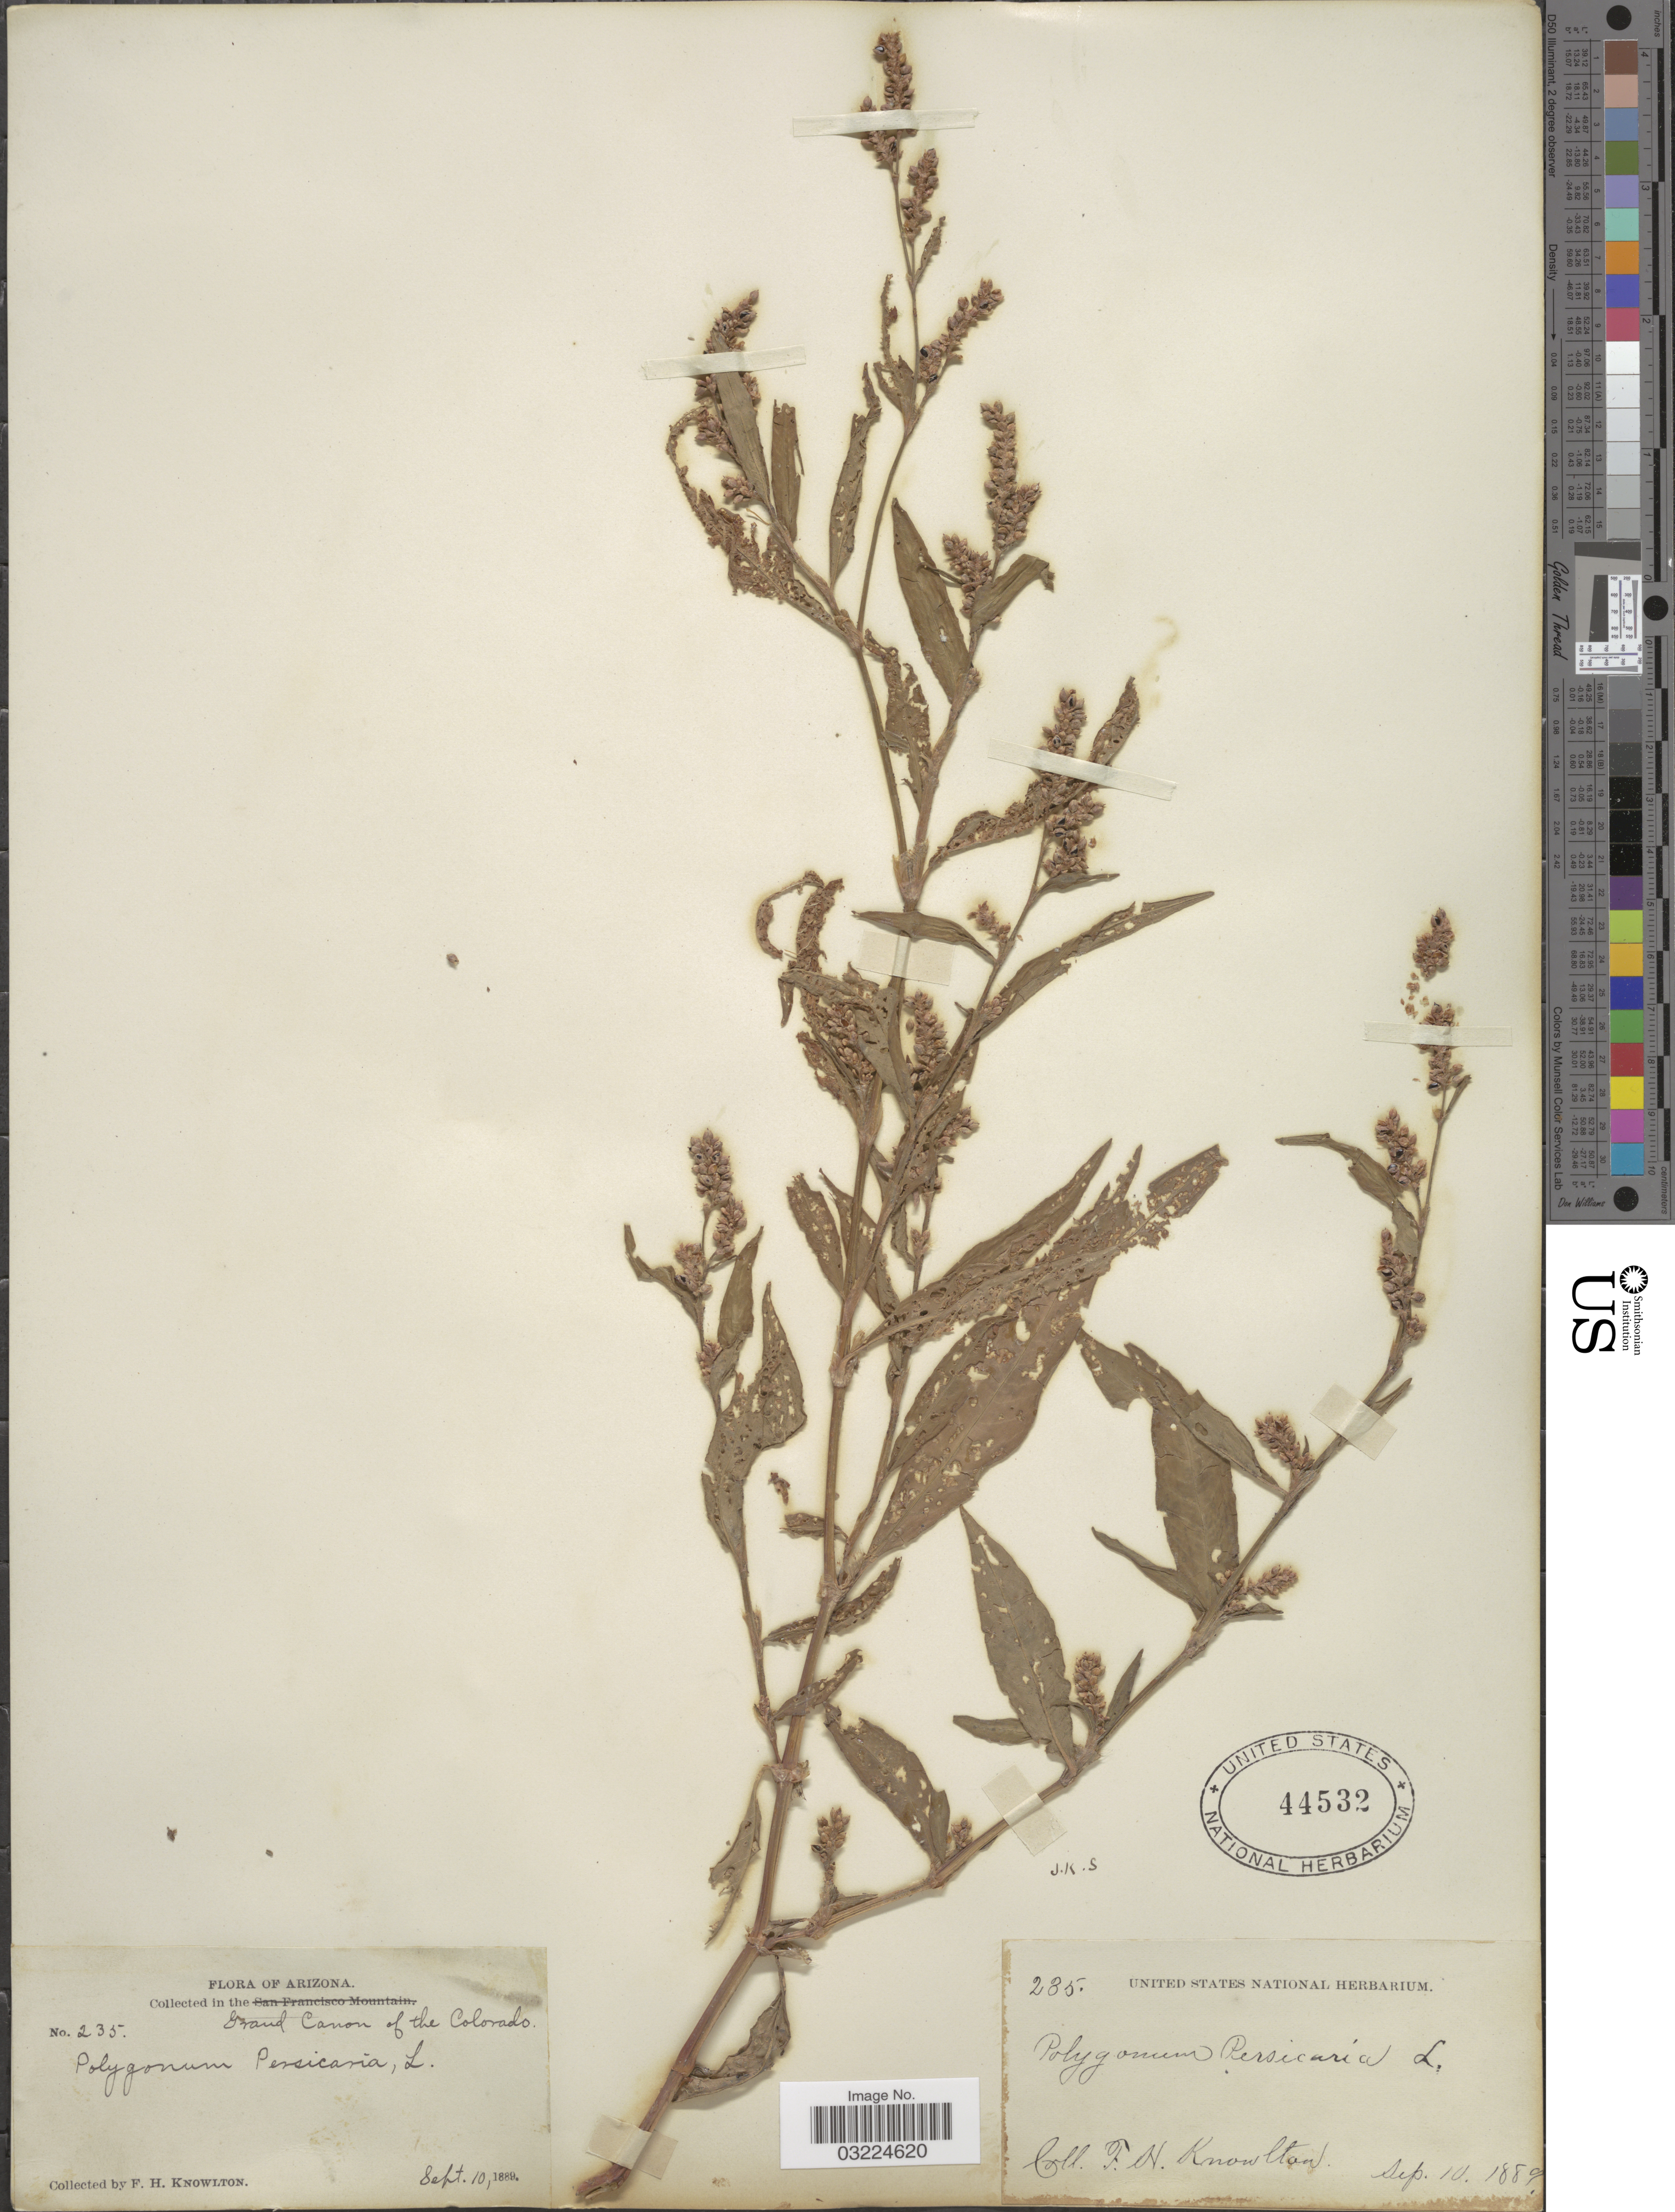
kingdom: Plantae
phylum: Tracheophyta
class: Magnoliopsida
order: Caryophyllales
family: Polygonaceae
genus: Persicaria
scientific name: Persicaria maculosa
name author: S.F. Gray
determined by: Atha, D. E.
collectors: F. H. Knowlton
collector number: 235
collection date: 1889-09-10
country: United States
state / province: Arizona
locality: The Grand Canon of the Colorado.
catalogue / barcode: US 44532